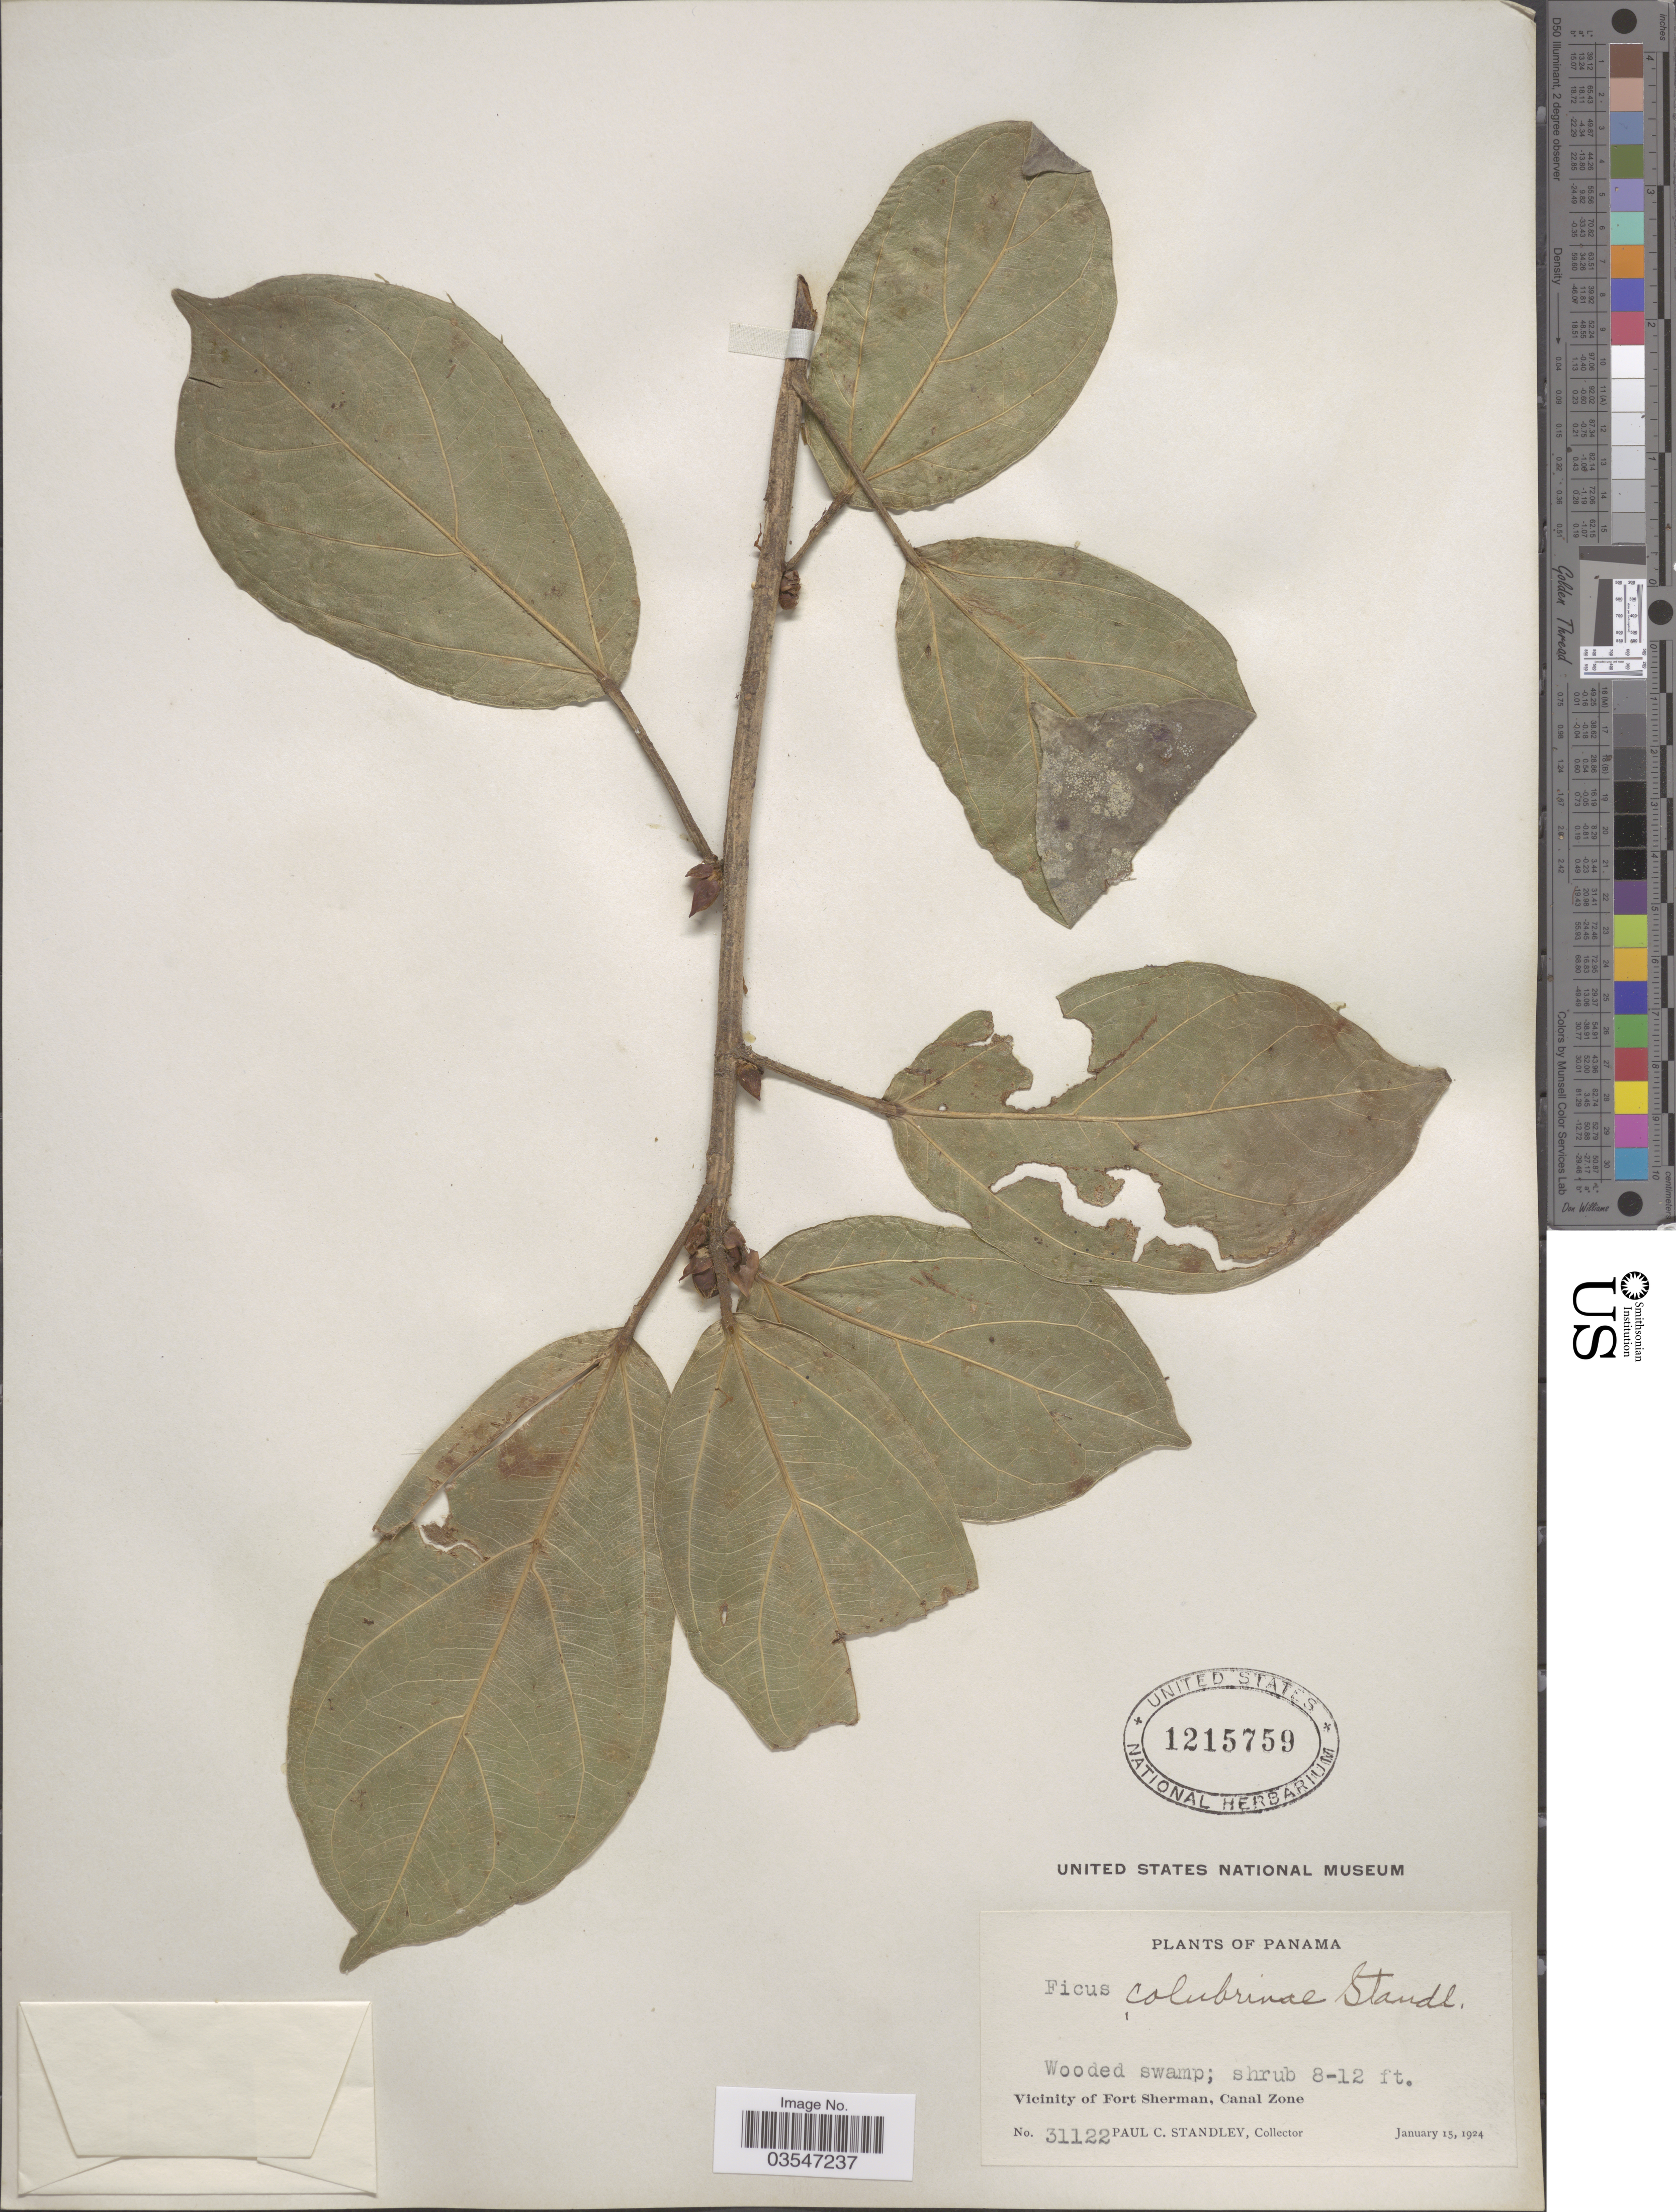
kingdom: Plantae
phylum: Tracheophyta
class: Magnoliopsida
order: Rosales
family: Moraceae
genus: Ficus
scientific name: Ficus hartwegii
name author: (Miq.) Miq.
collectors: P. C. Standley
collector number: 31122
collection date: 1924-01-15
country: Panama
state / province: Colón / Panamá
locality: Vicinity of Fort Sherman, Canal Zone.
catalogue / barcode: US 1215759